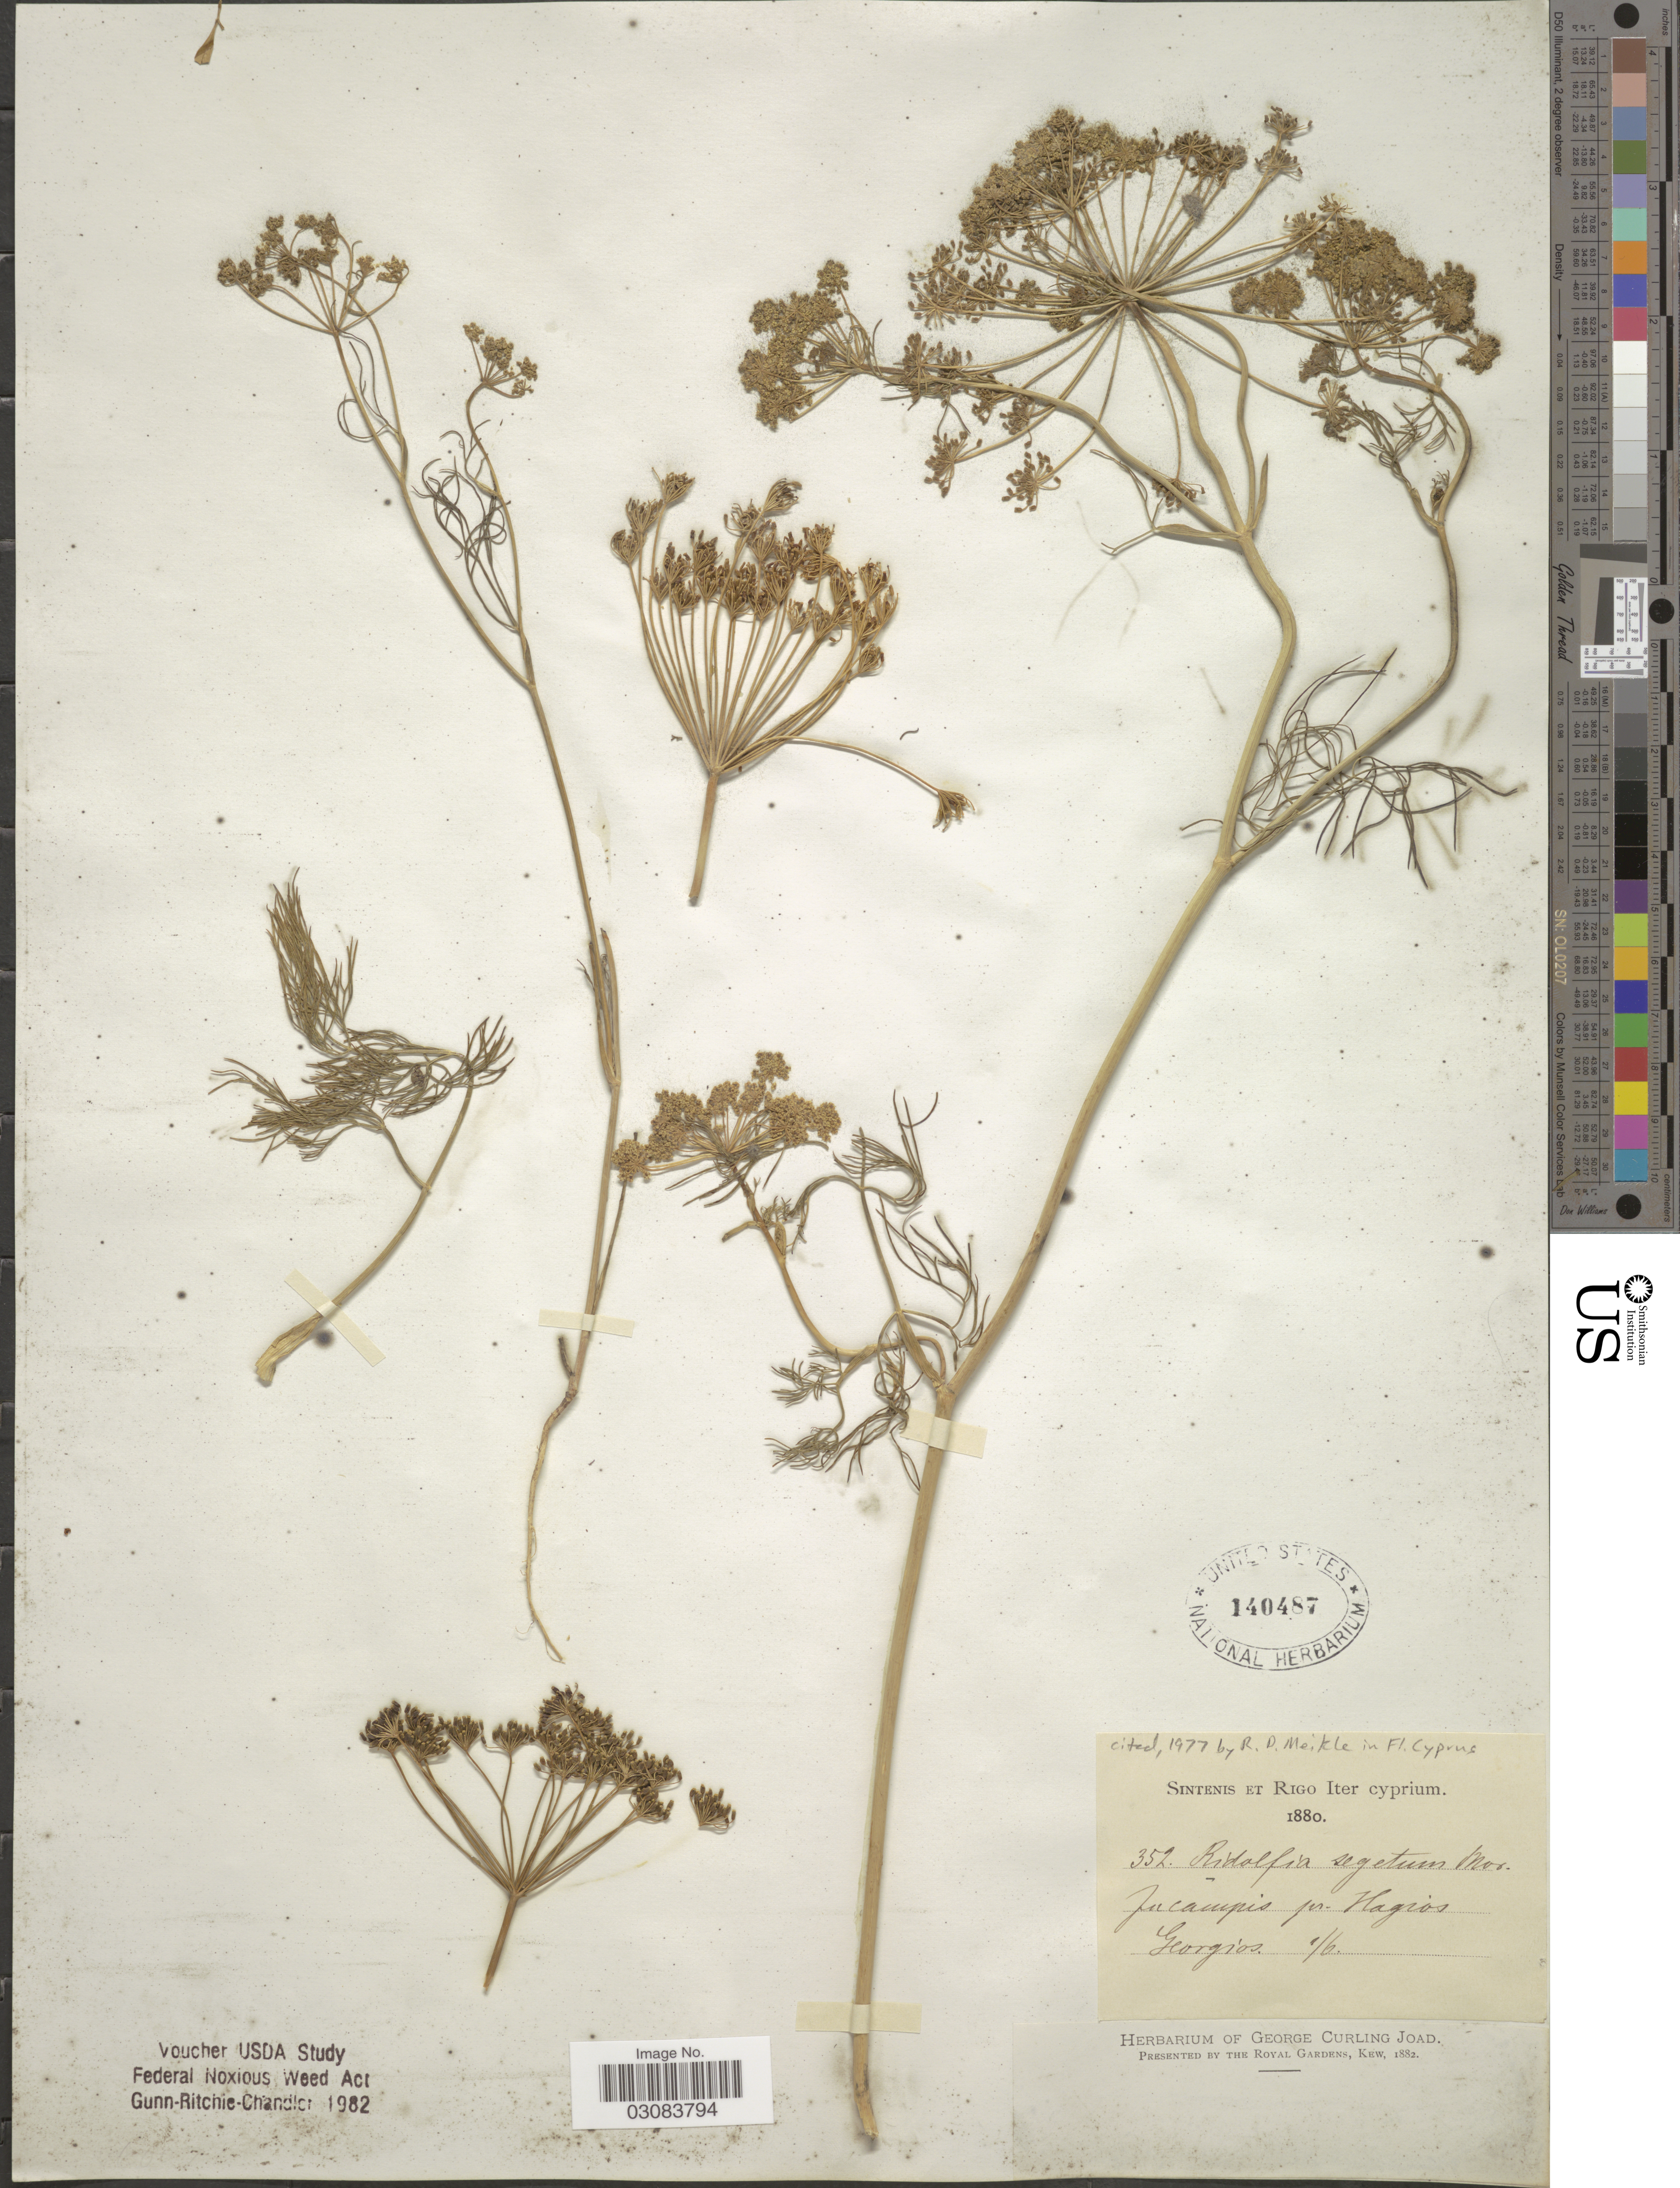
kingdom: Plantae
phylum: Tracheophyta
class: Magnoliopsida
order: Apiales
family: Apiaceae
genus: Ridolfia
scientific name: Ridolfia segetum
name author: (L.) Moris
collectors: -. Sintenis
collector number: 352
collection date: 1880-06-01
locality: In campis pr Hagios.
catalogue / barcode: US 140487